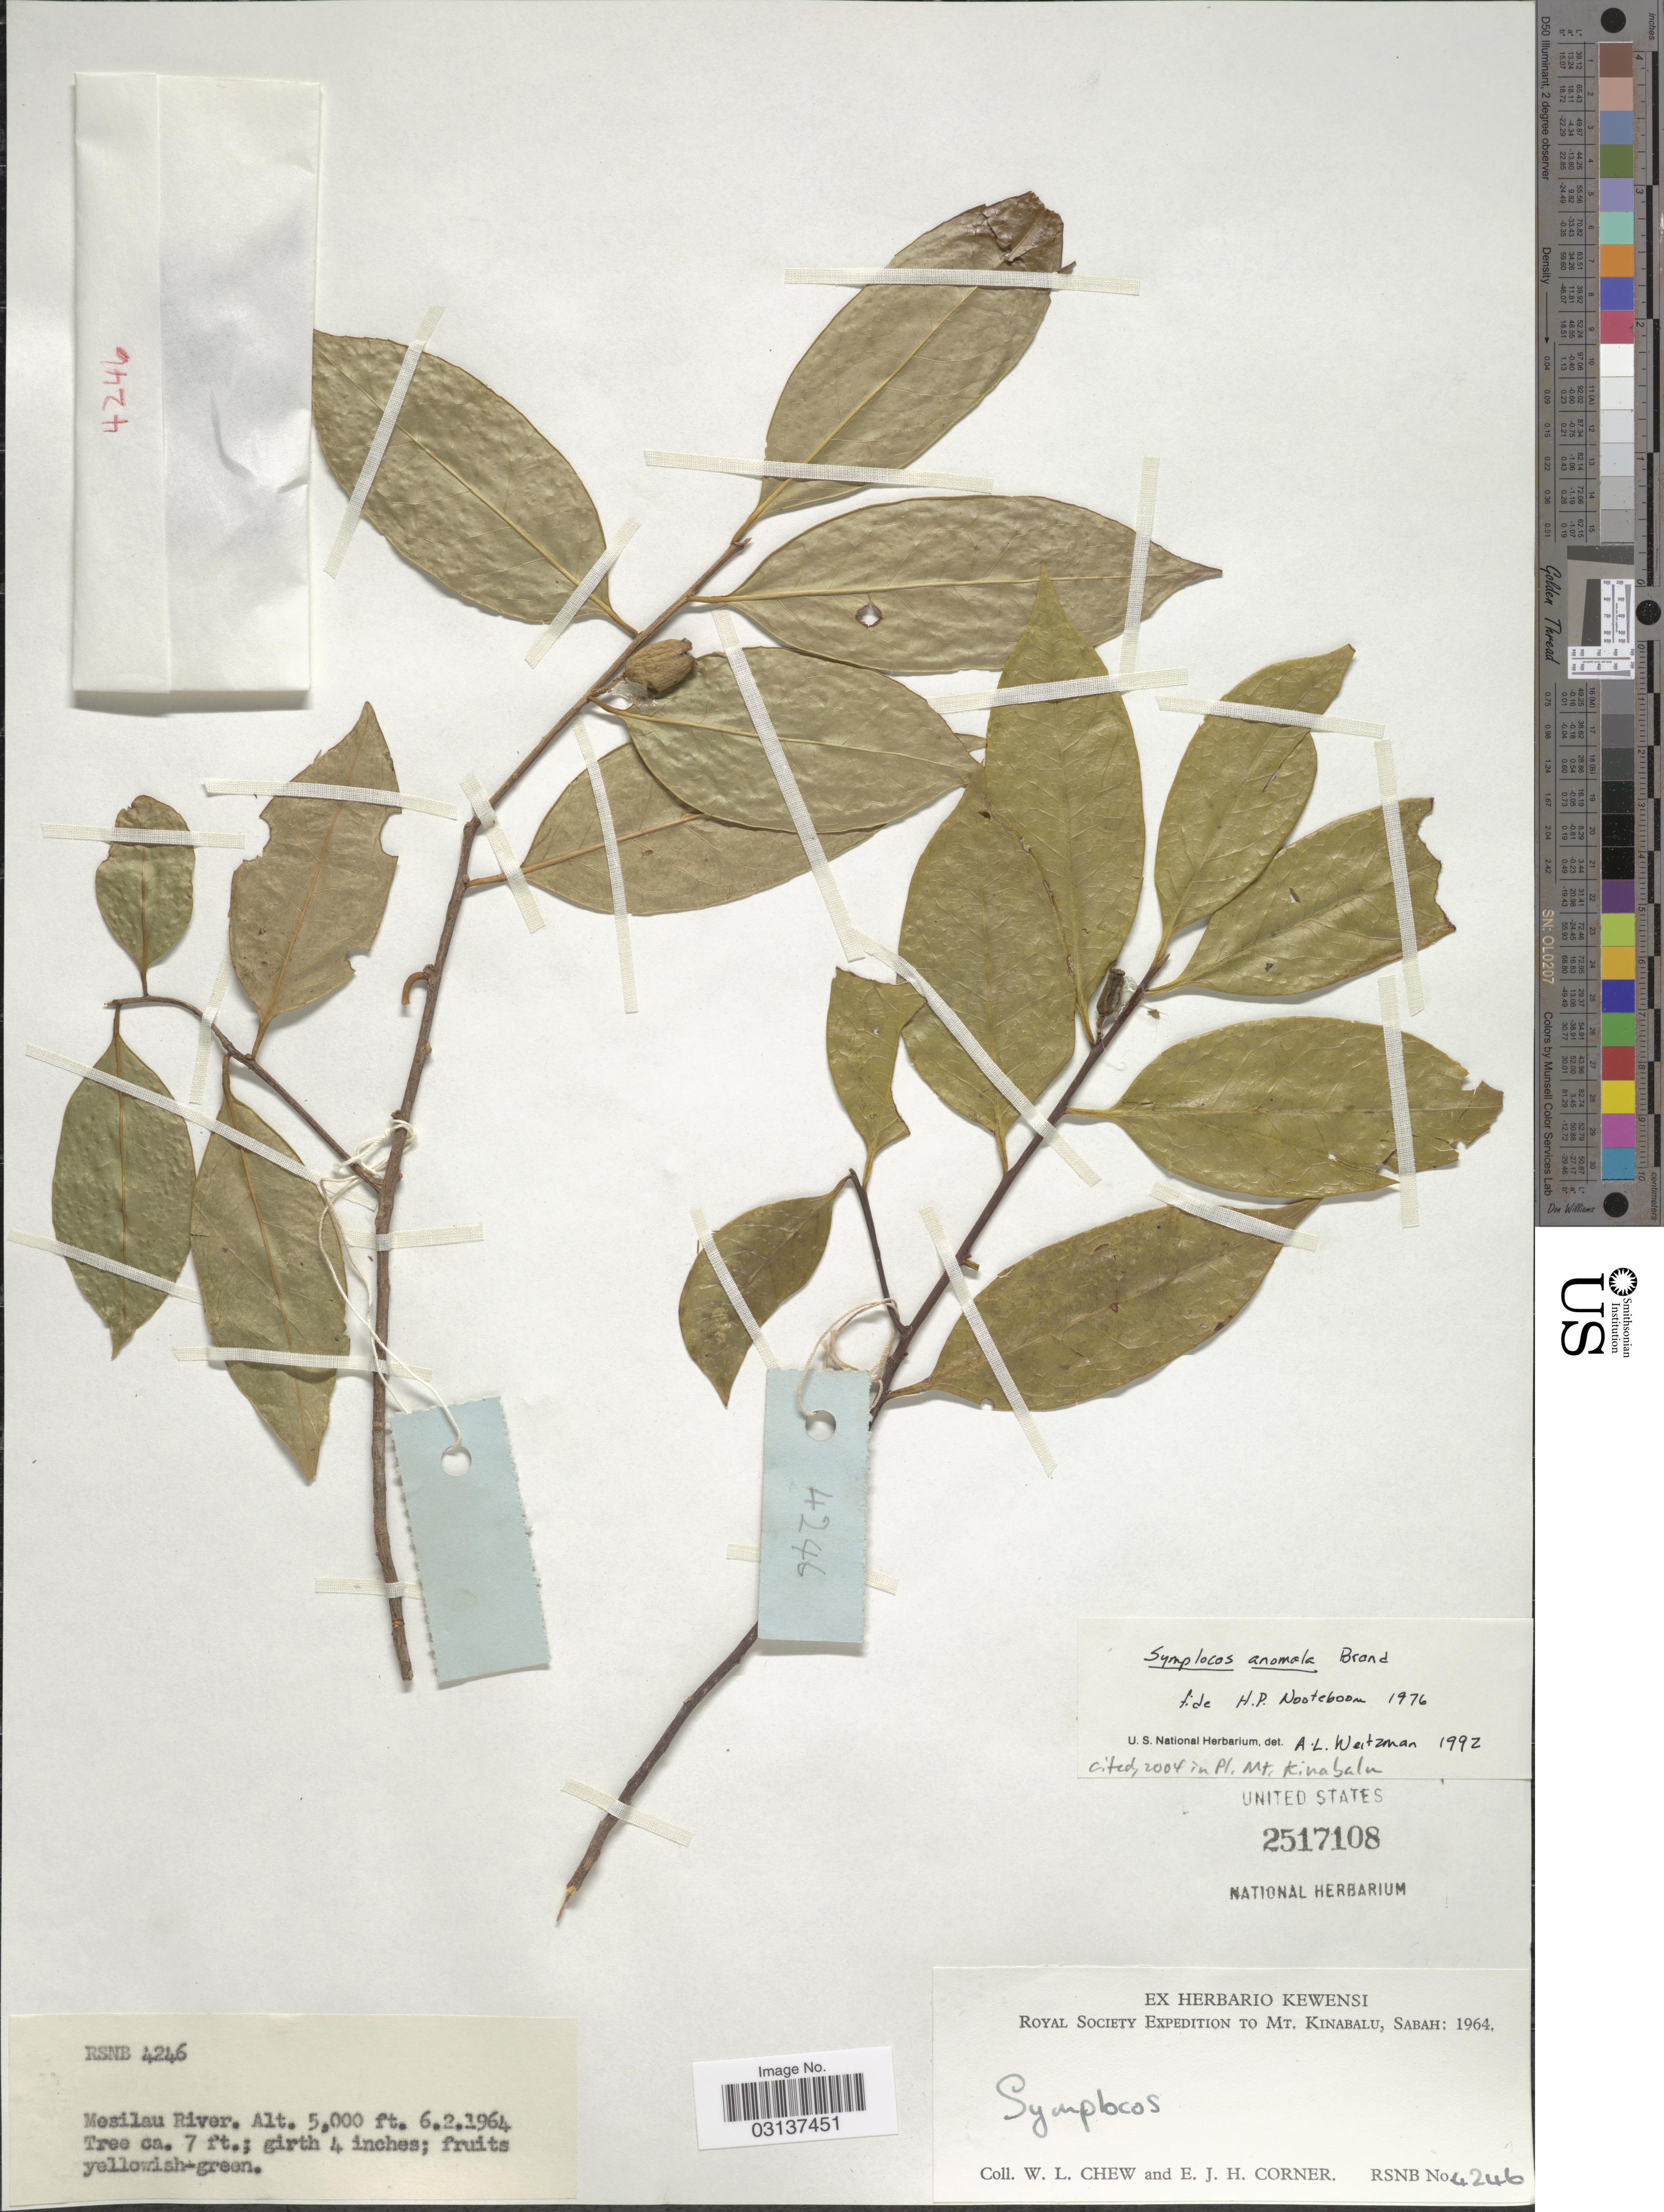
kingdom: Plantae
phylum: Tracheophyta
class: Magnoliopsida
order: Ericales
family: Symplocaceae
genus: Symplocos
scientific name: Symplocos anomala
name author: Brand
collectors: W. Chew & E. Corner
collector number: RSNB4246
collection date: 1964-02-06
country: Malaysia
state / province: Sabah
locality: Mt. Kinabalu, Mesilau River.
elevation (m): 1524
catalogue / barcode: US 2517108